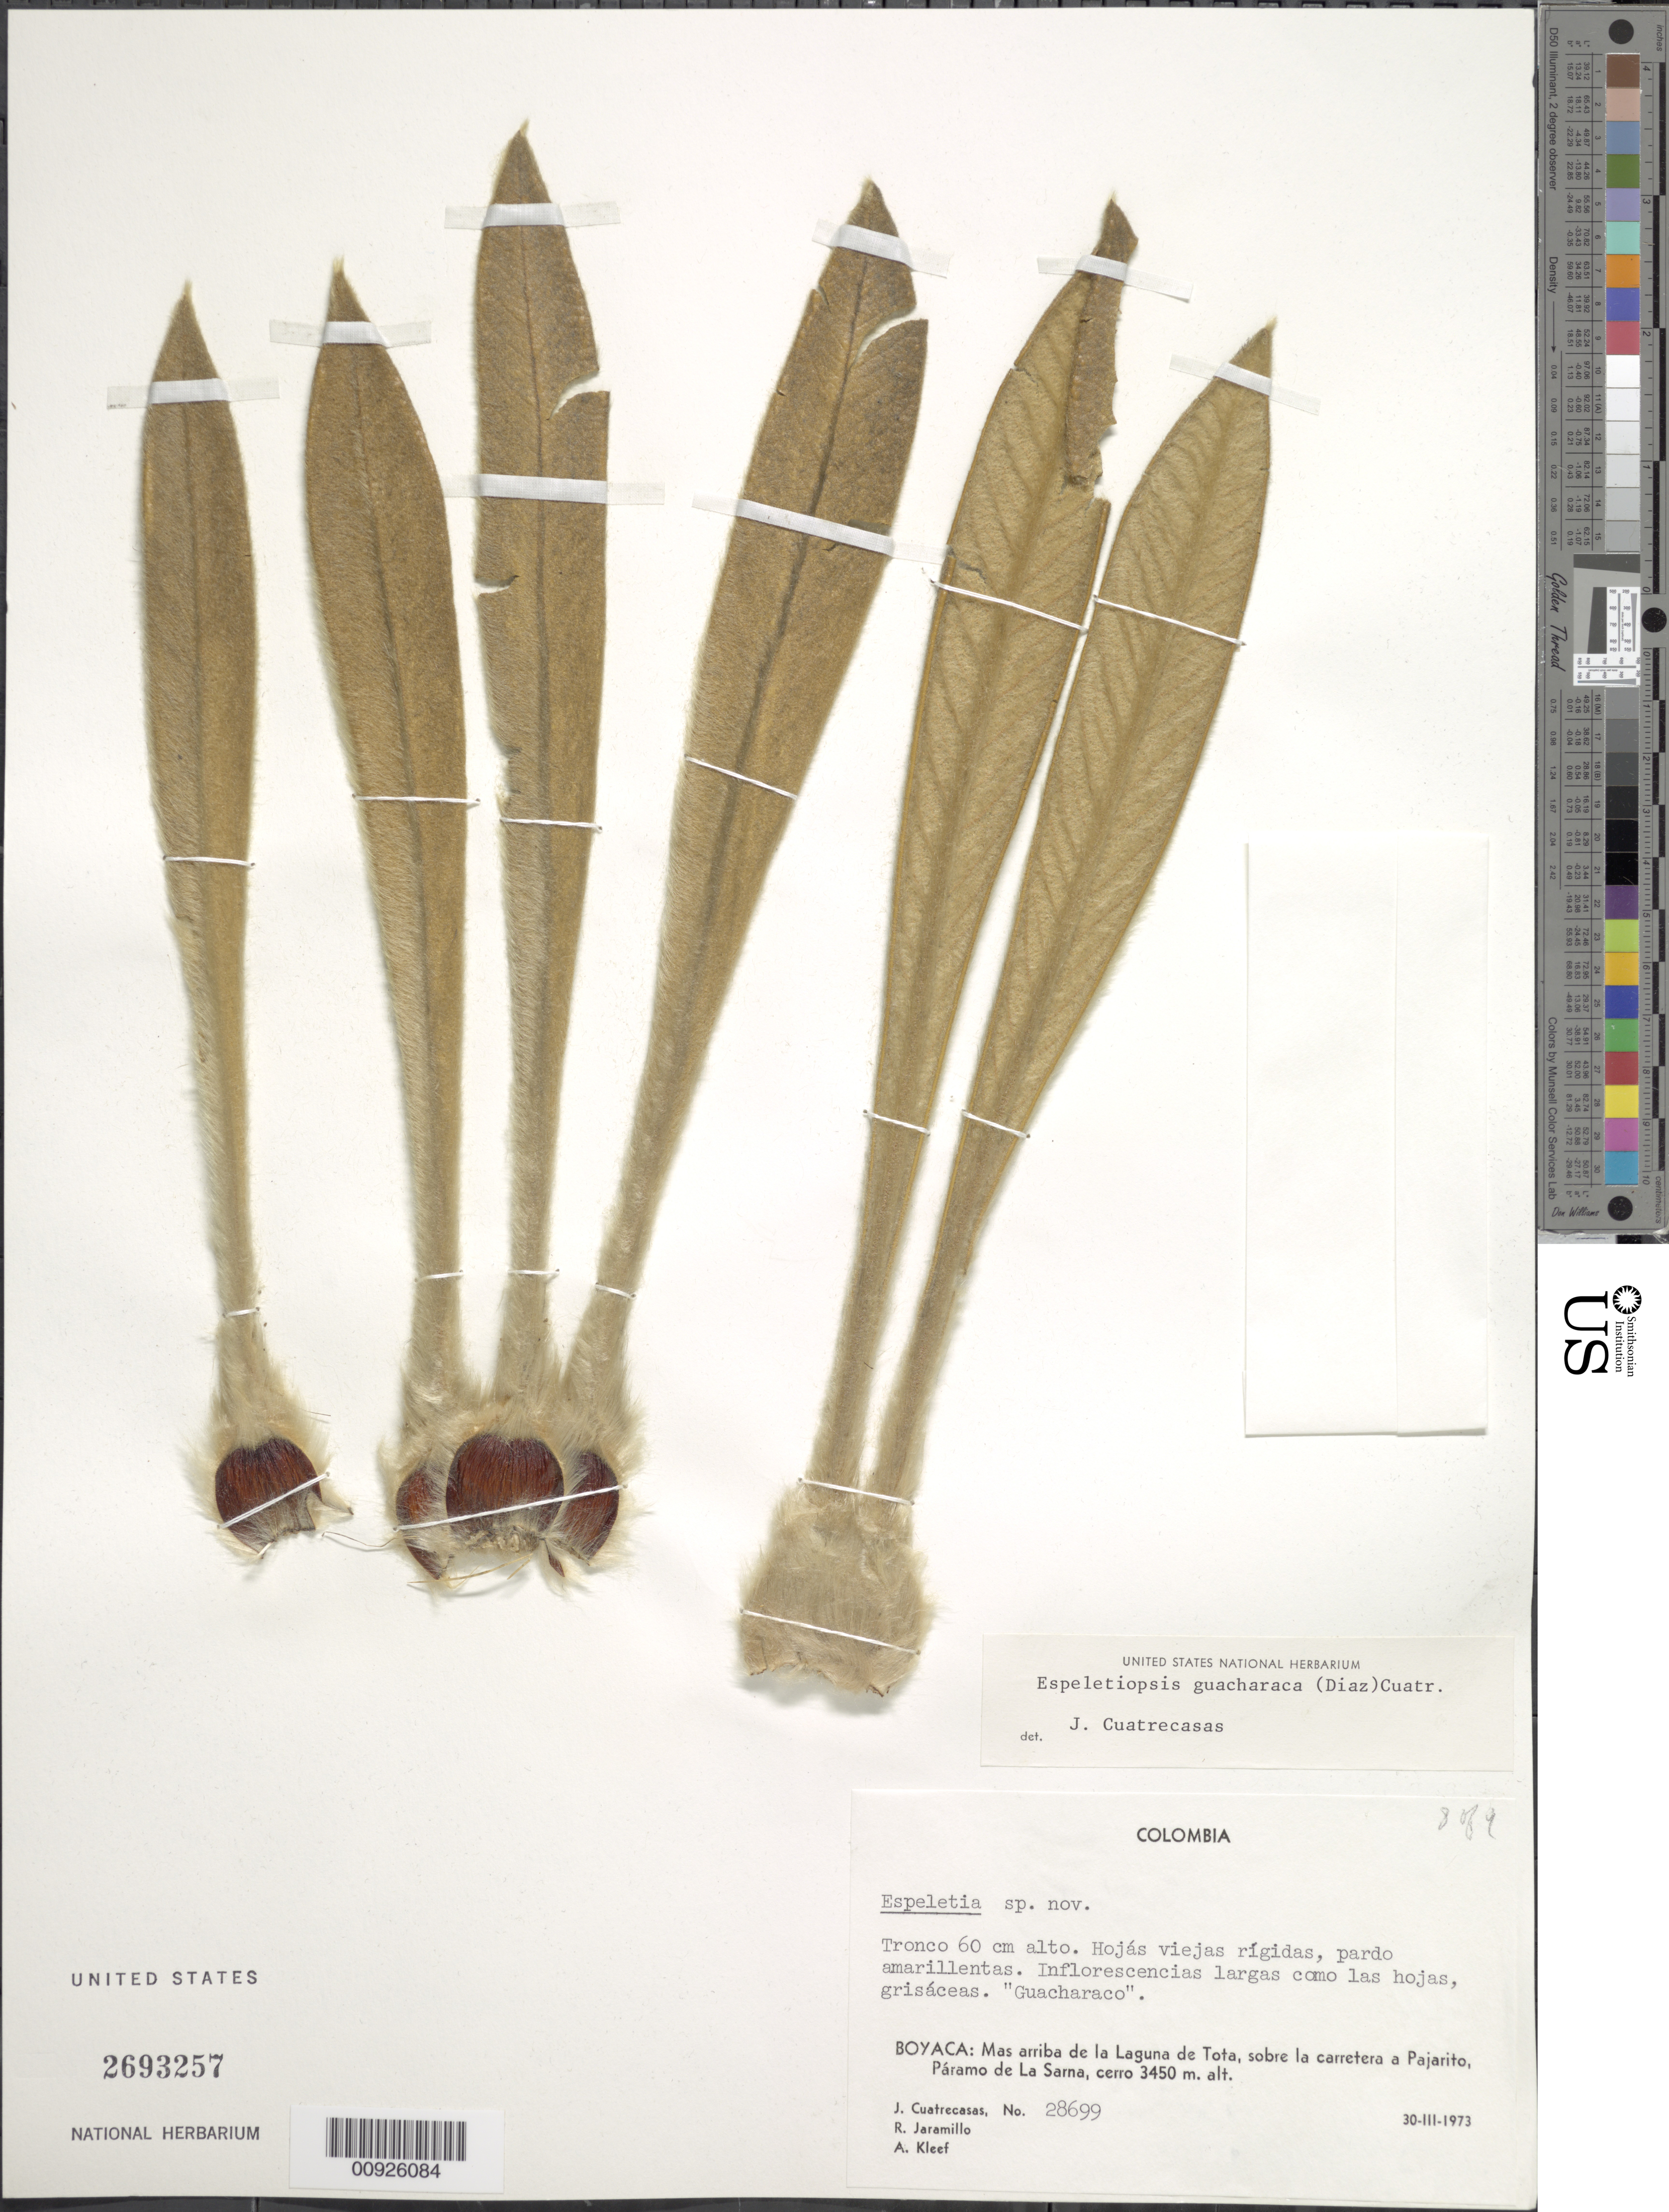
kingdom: Plantae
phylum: Tracheophyta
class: Magnoliopsida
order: Asterales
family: Asteraceae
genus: Espeletiopsis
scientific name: Espeletiopsis jimenez-quesadae var. guacharaca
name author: (S. Díaz) Cuatrec.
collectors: J. Cuatrecasas, R. Jaramillo M. & A. Kleef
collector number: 28698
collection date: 1973-03-30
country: Colombia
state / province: Boyacá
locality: Boyacá: Mas arriba de la Laguna de Tota, sobre la carretera a Pajarito, Paramo de La Sarna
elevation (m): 3450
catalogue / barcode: US 2693257